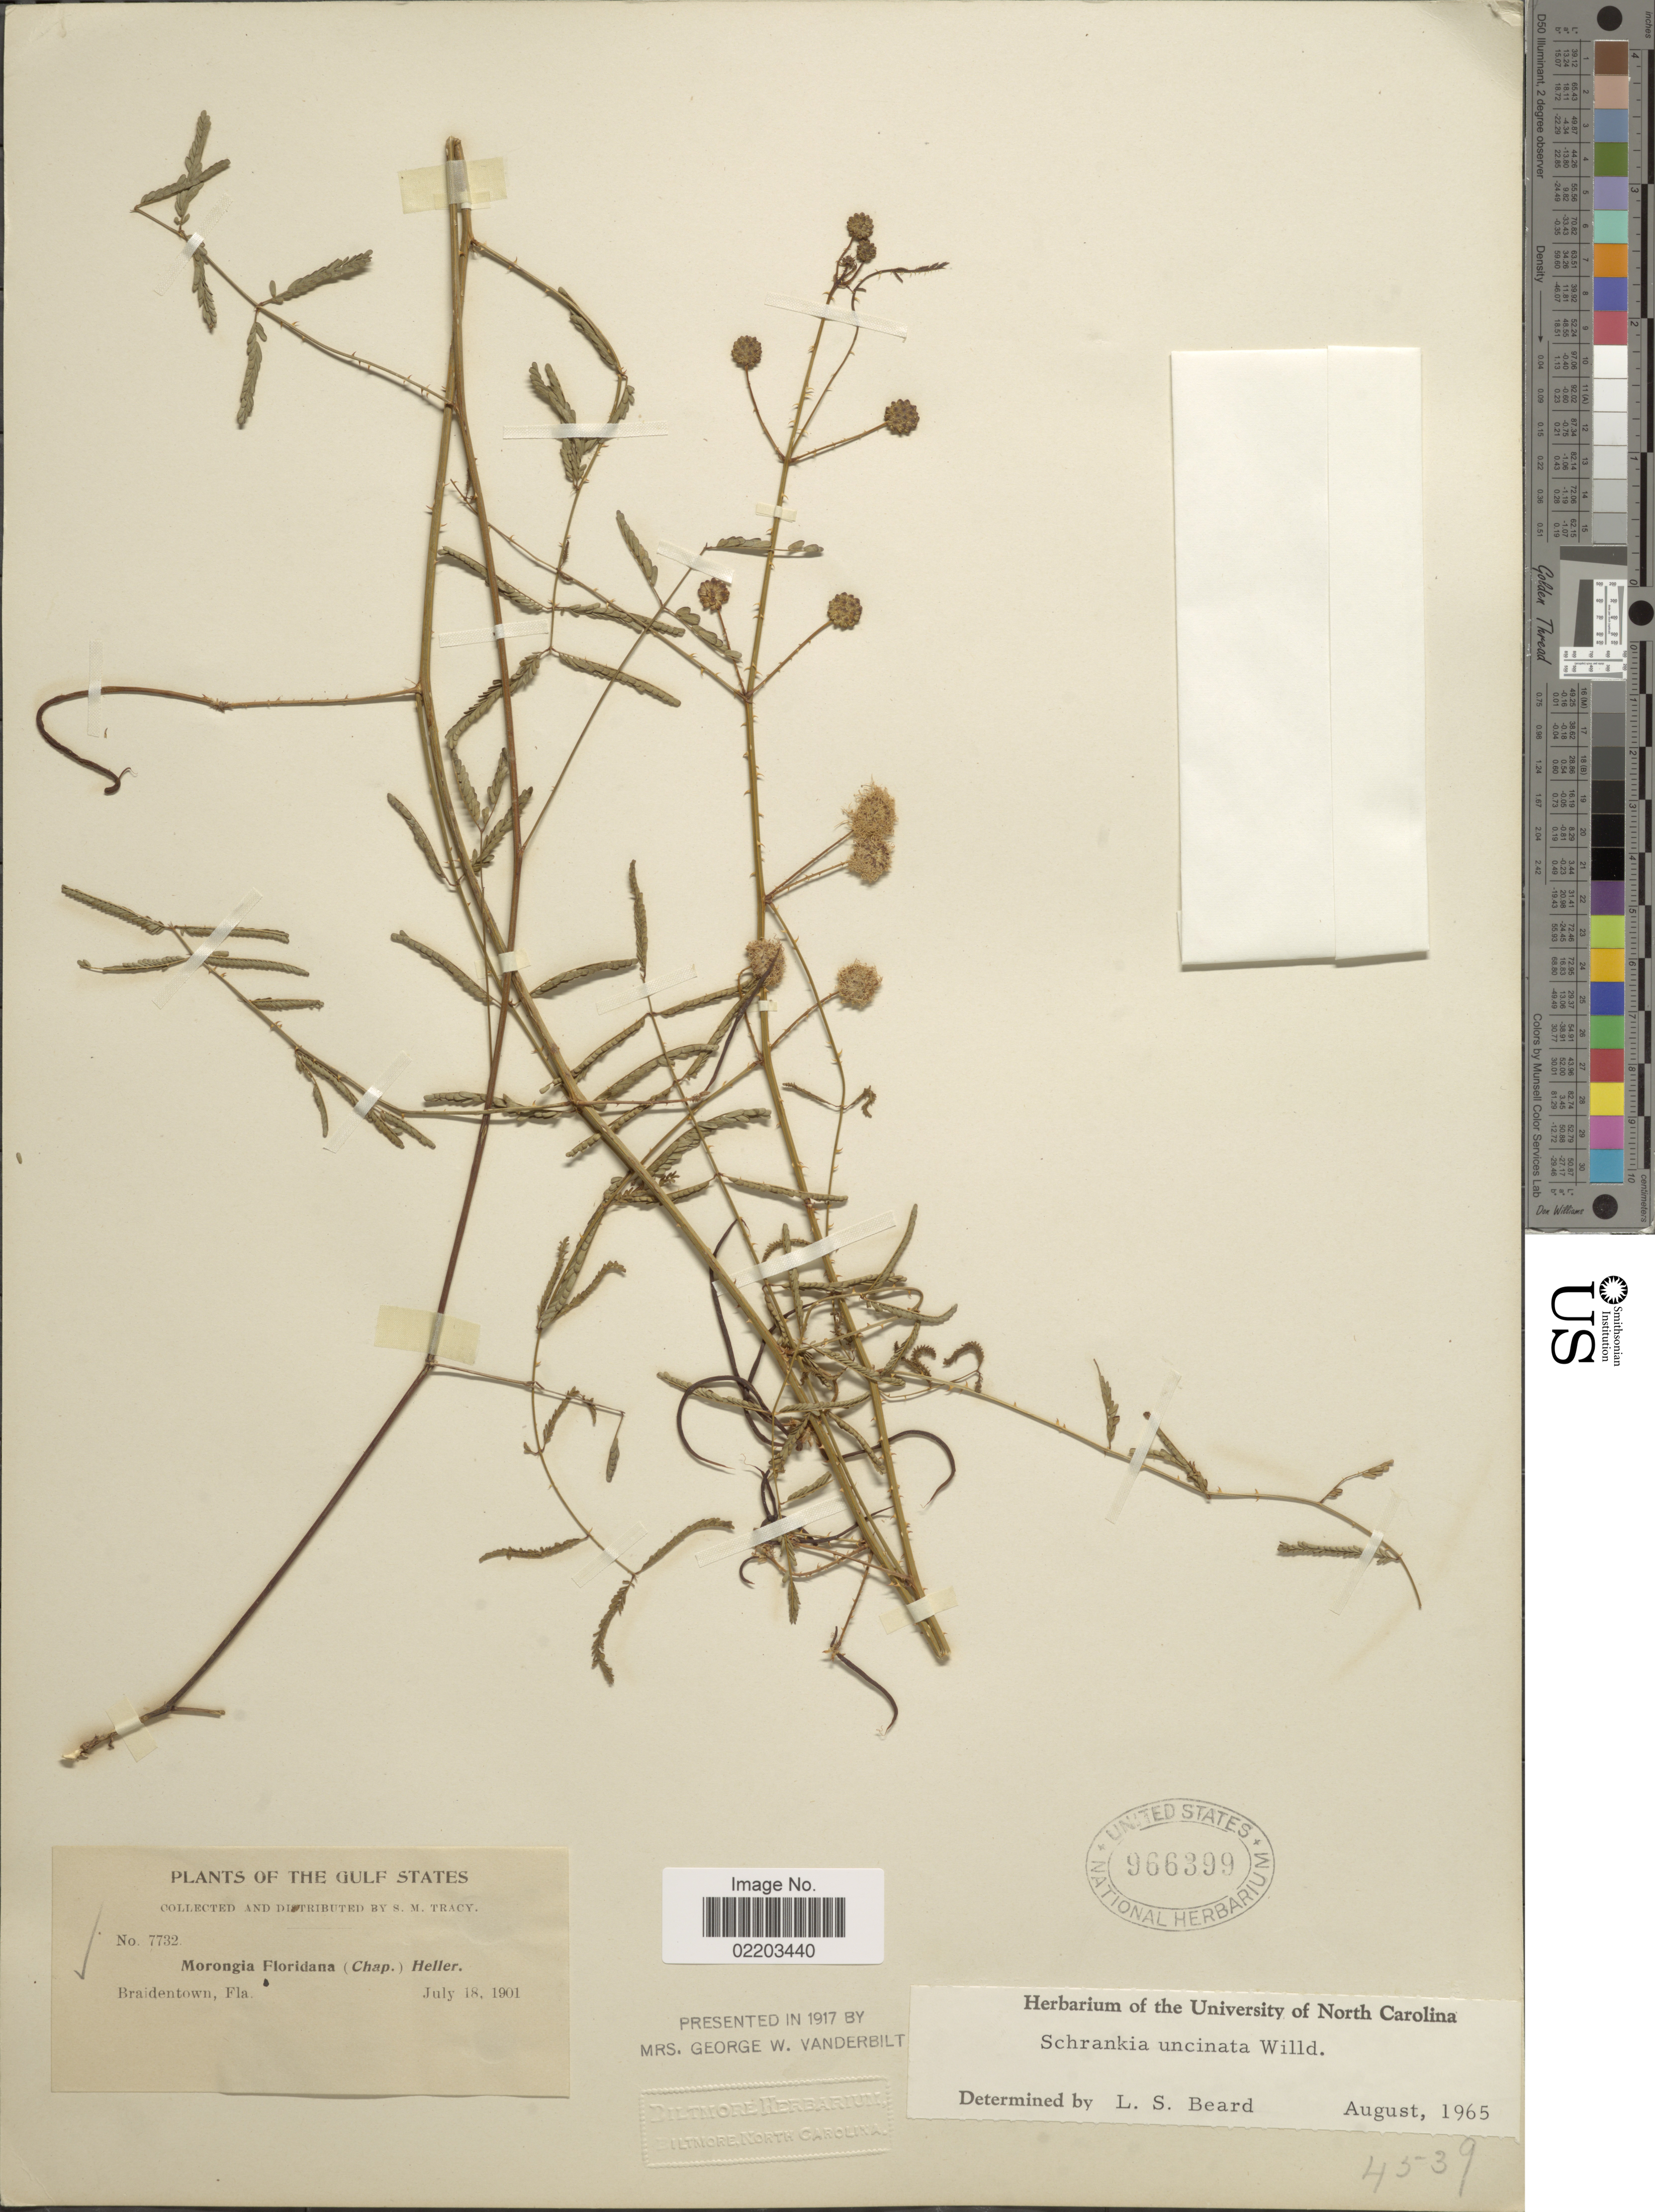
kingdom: Plantae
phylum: Tracheophyta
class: Magnoliopsida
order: Fabales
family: Fabaceae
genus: Mimosa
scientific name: Mimosa floridana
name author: (Chapm.) Weakley & Flores-Cruz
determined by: Strong, M. T., (US), Smithsonian Institution - National Museum of Natural History (UNITED STATES)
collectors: S. M. Tracy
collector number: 7732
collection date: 1901-07-18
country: United States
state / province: Florida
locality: The Gulf States, Braidentown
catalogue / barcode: US 966399